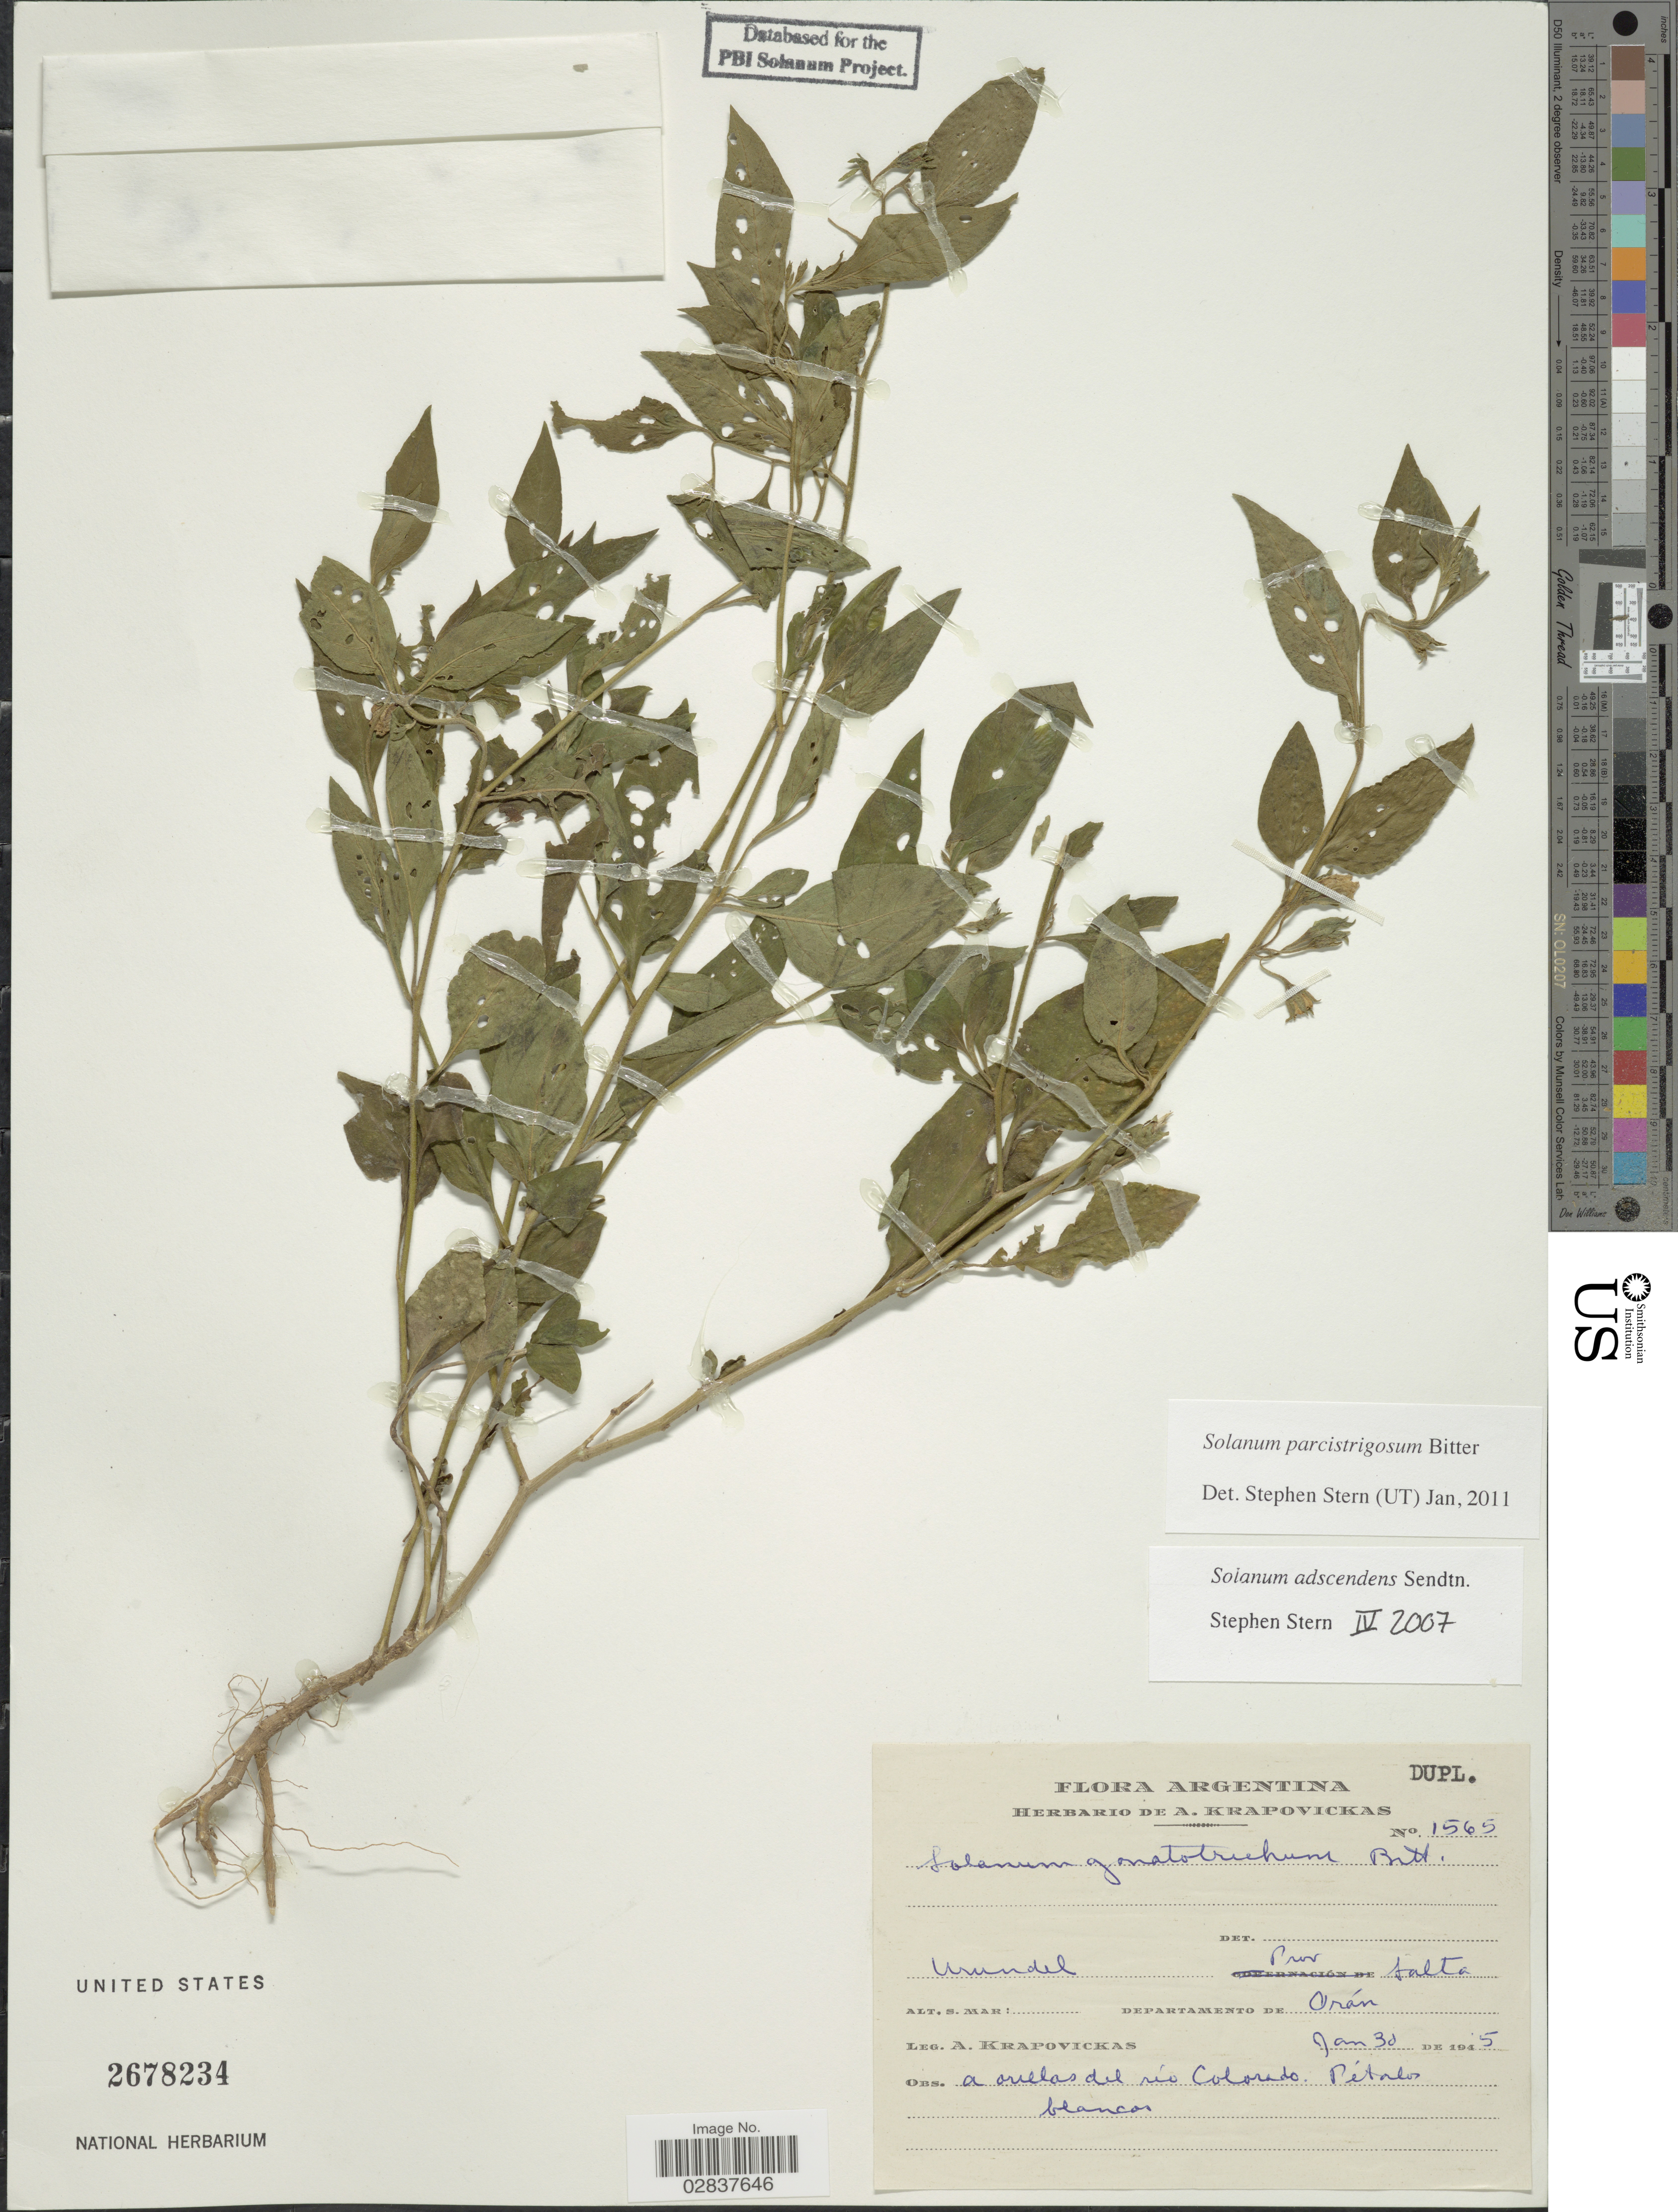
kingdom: Plantae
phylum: Tracheophyta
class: Magnoliopsida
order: Solanales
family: Solanaceae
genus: Solanum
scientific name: Solanum parcistrigosum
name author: Bitter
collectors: A. Krapovickas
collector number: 1565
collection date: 1945-01-30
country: Argentina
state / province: Salta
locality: Urundel. Departamento de Orán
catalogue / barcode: US 2678234